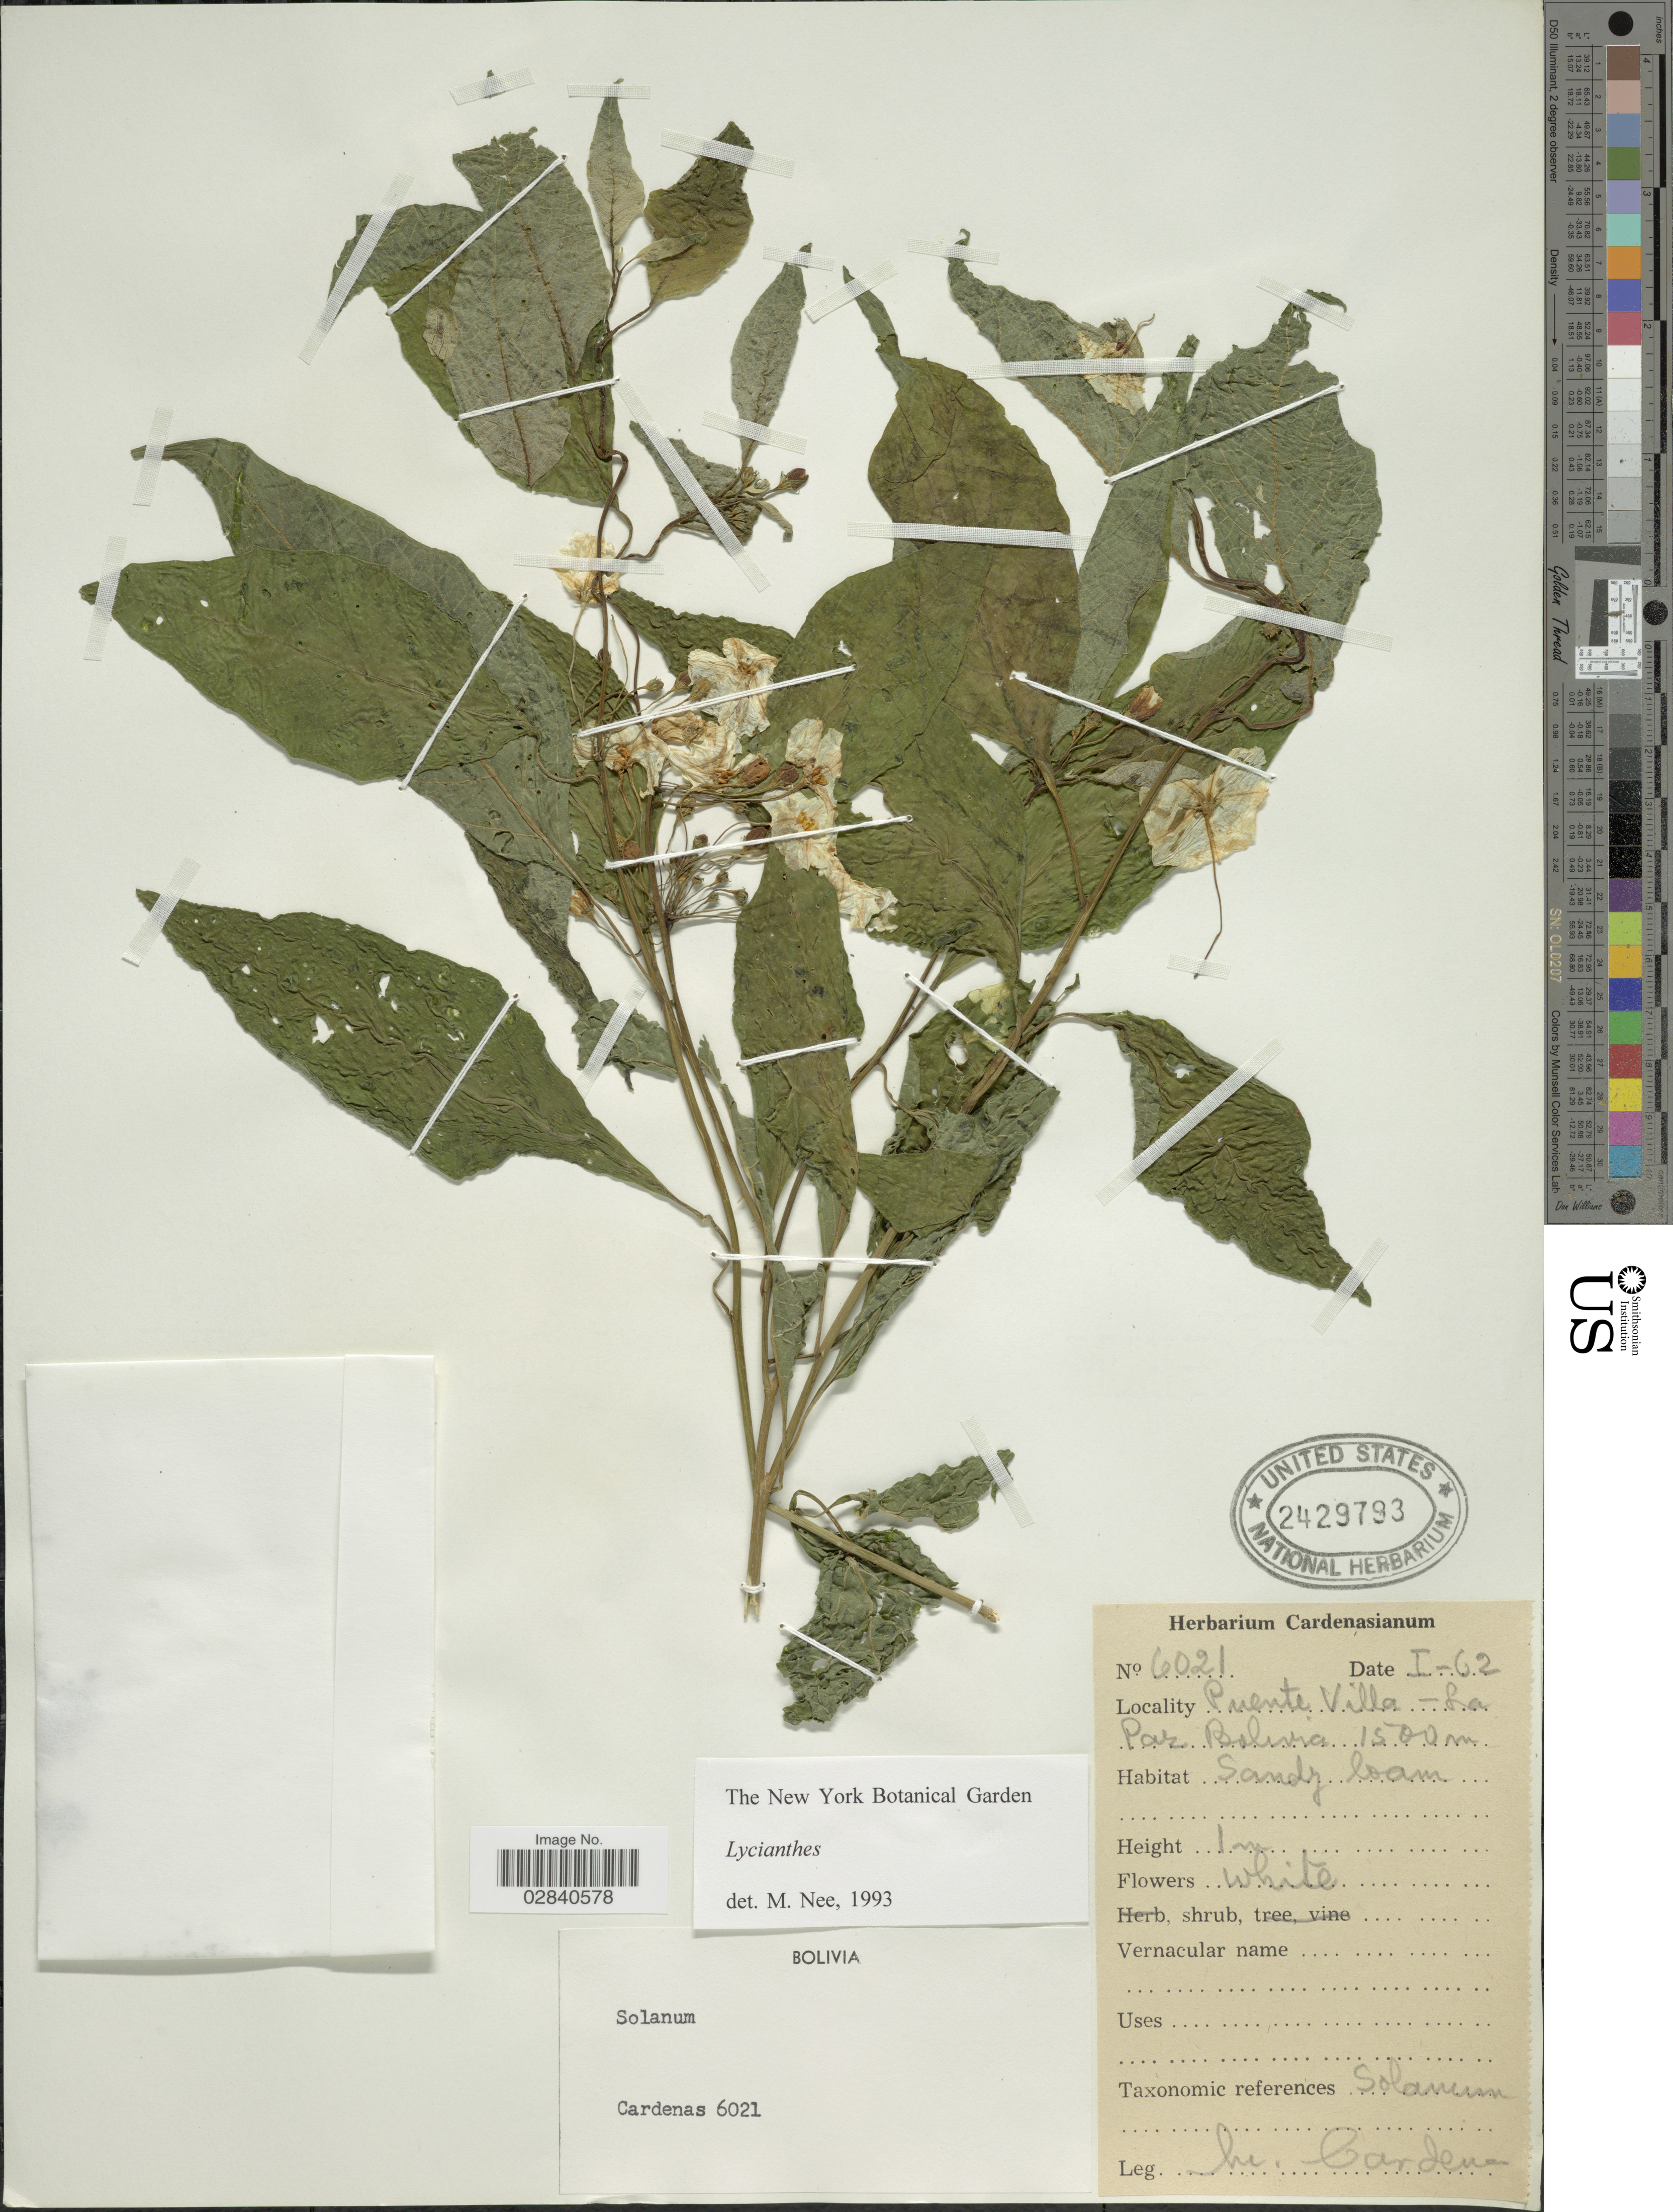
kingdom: Plantae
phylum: Tracheophyta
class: Magnoliopsida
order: Solanales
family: Solanaceae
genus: Lycianthes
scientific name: Lycianthes sp.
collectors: M. Cárdenas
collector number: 6021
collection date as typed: Transcribed d/m/y: /1/62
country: Bolivia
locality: Puente Villa - La Par.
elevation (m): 1500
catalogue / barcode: US 2429793